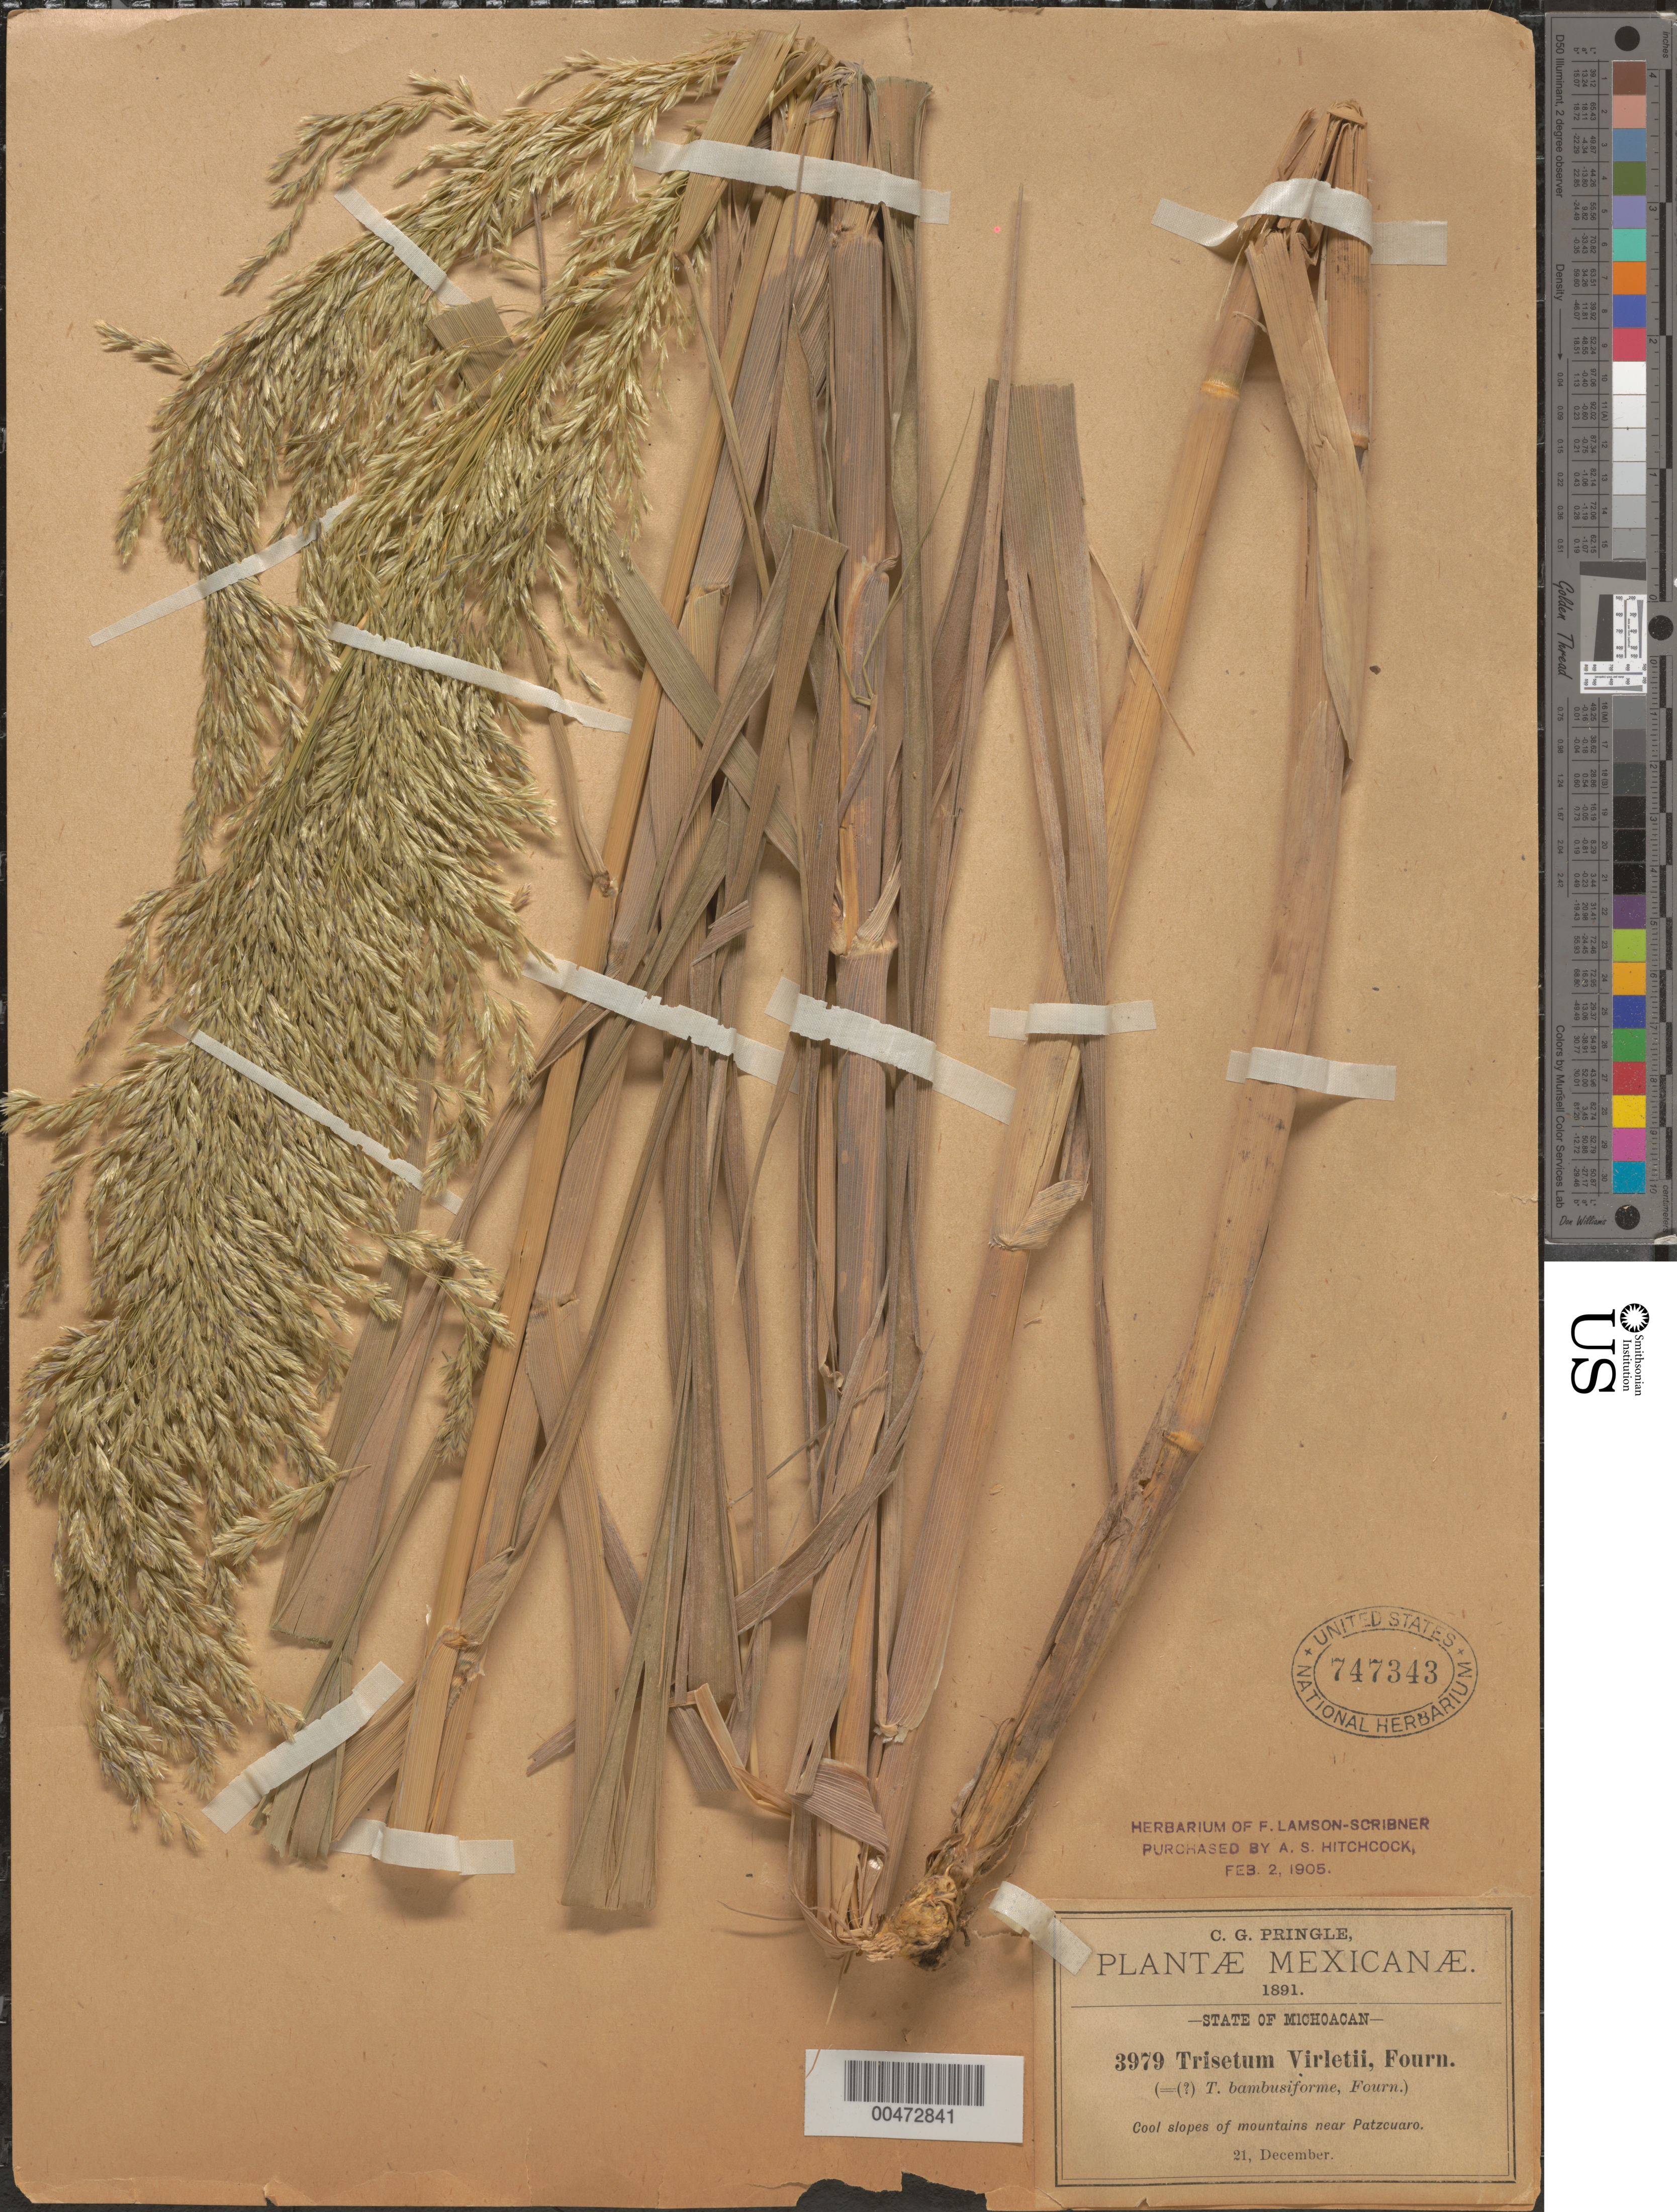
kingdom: Plantae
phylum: Tracheophyta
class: Liliopsida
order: Poales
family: Poaceae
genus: Peyritschia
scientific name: Peyritschia virletii ined.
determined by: Poaceae Reorganization Project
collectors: C. G. Pringle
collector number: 3979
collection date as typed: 21 Dec 1891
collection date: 1891-12-21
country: Mexico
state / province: Michoacán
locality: Near Patzcuaro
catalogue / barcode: US 747343